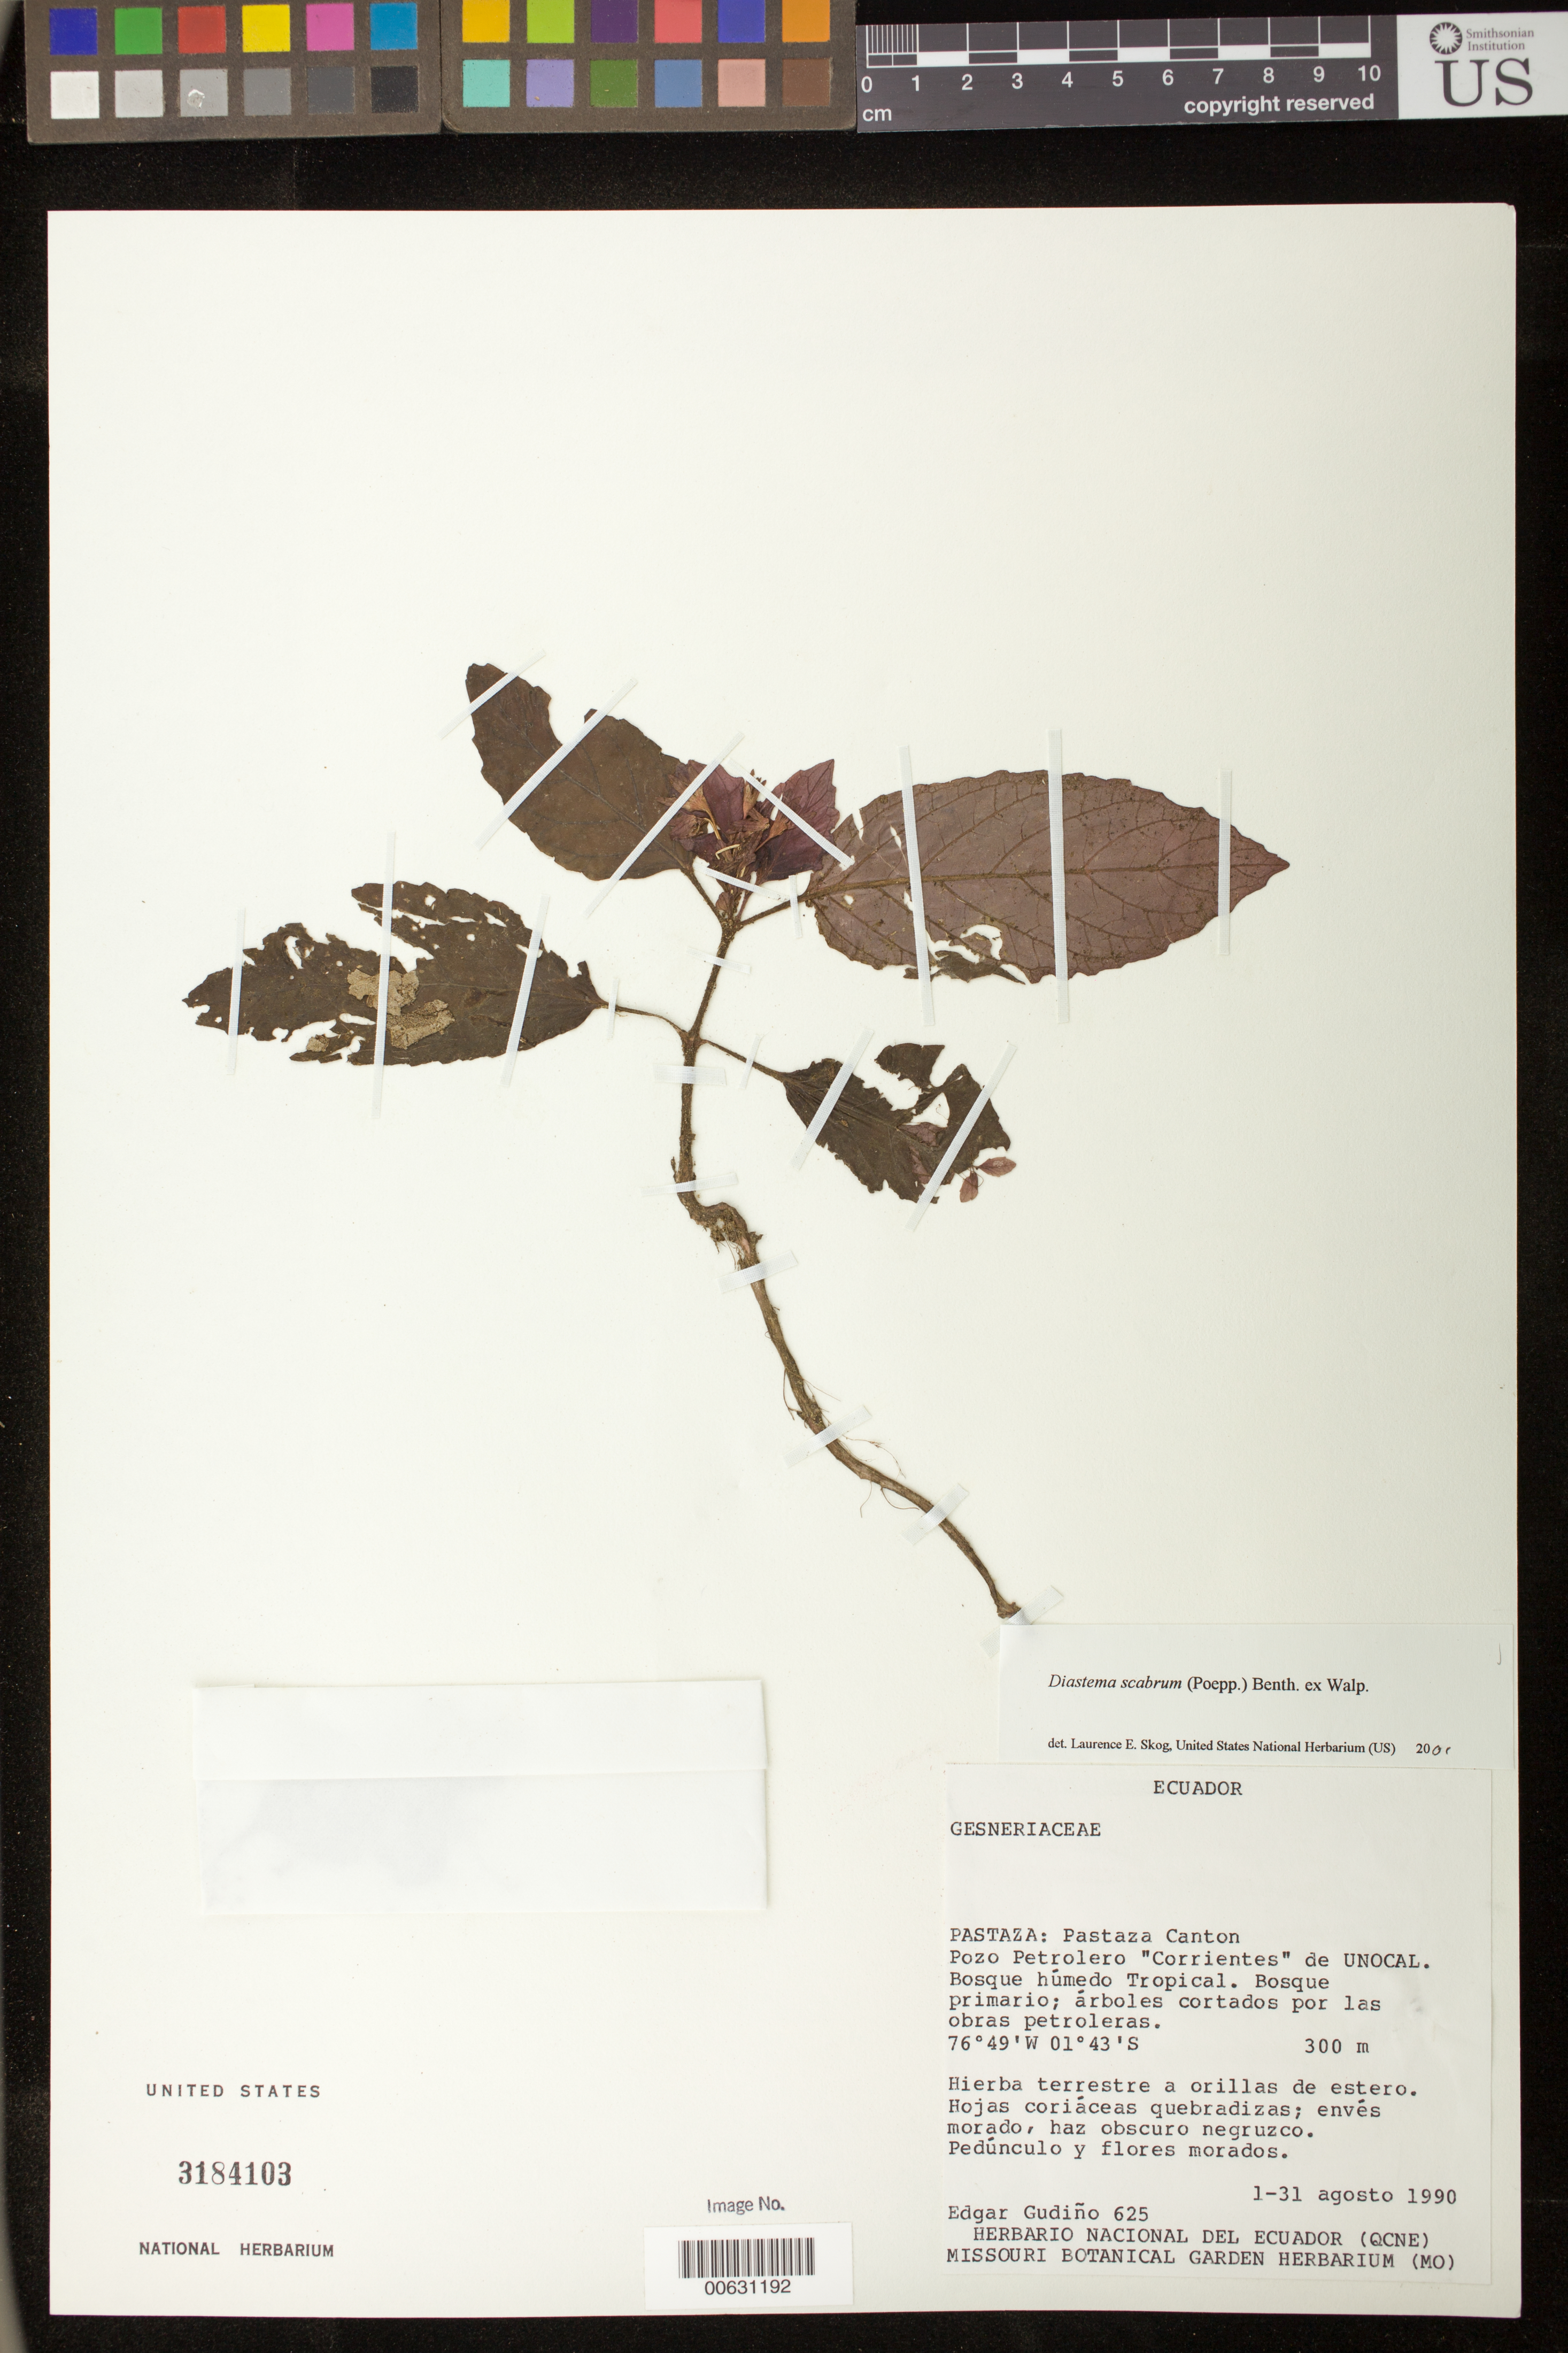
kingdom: Plantae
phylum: Tracheophyta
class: Magnoliopsida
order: Lamiales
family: Gesneriaceae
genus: Diastema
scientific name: Diastema scabrum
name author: (Poepp.) Benth. ex Walp.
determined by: Skog, Laurence E.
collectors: E. Gudiño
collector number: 625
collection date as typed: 1-31 Aug 1990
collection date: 1990-08-01/1990-08-31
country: Ecuador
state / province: Pastaza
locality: Pastaza Cantón, Pozo Petrolero "Corrientes" de UNOCAL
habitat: Bosque húmedo tropical; bosque primario; árboles cortados por las obras petroleras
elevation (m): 300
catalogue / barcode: US 3184103